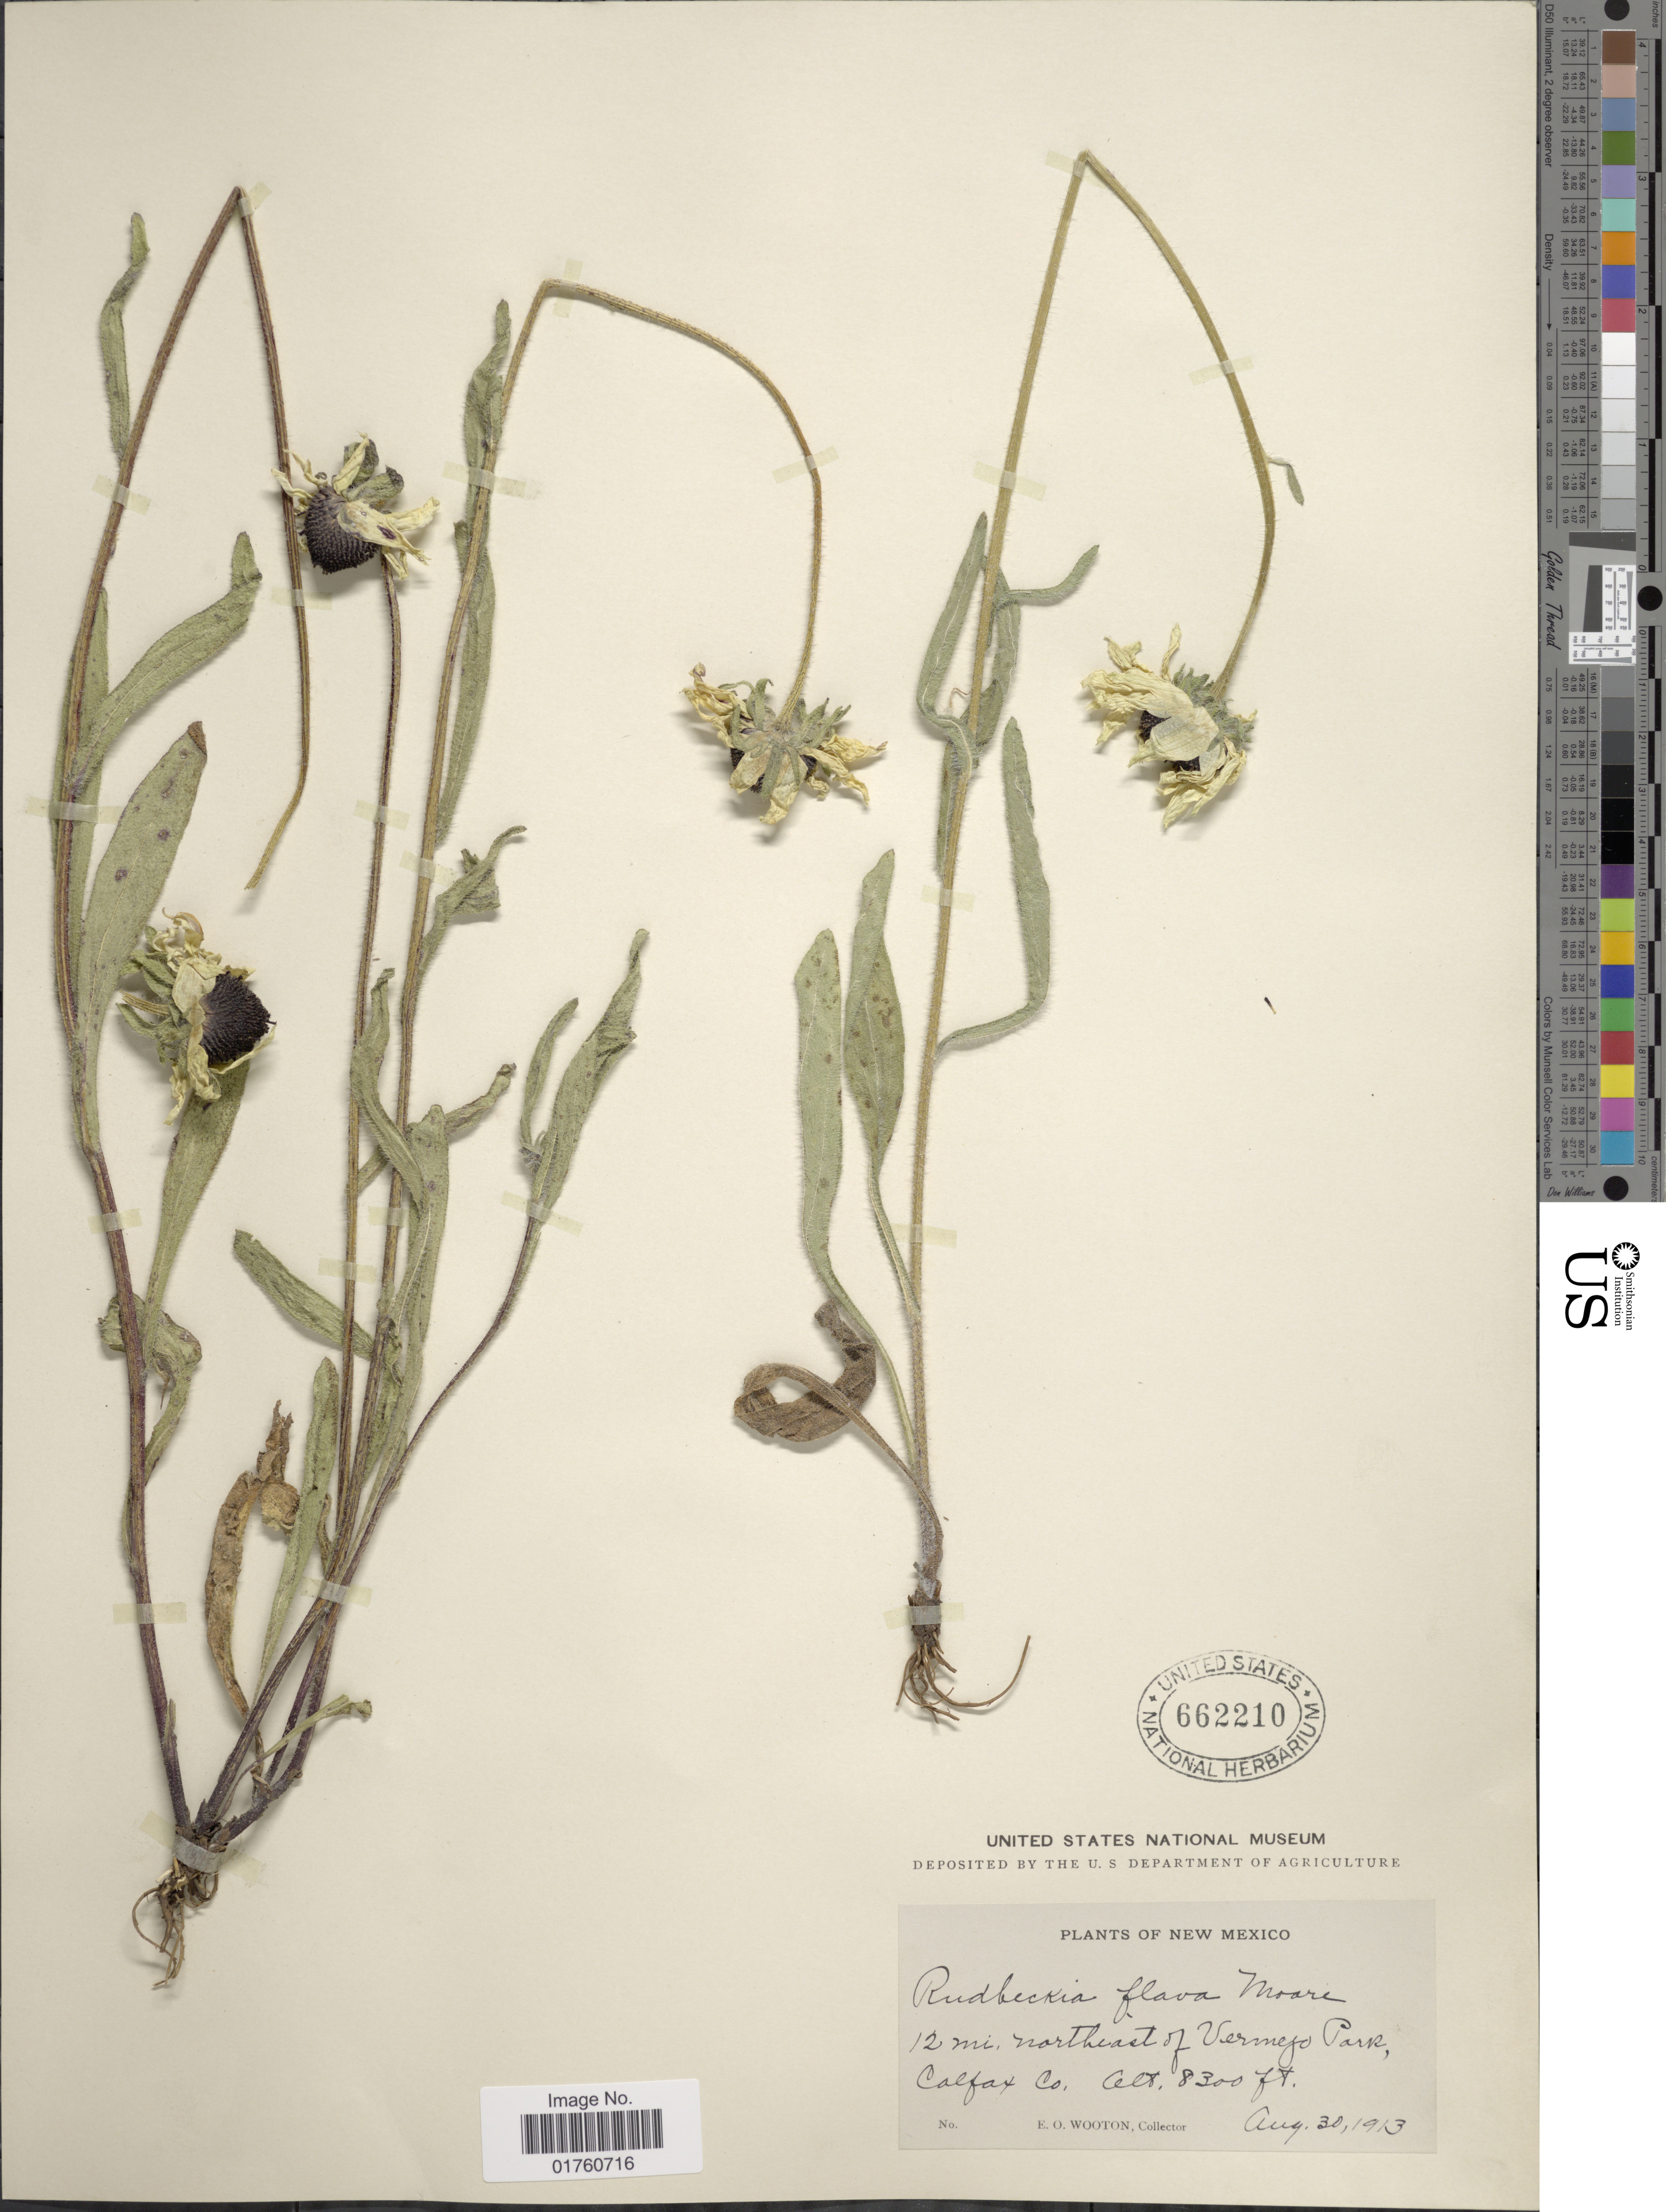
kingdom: Plantae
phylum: Tracheophyta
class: Magnoliopsida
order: Asterales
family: Asteraceae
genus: Rudbeckia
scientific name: Rudbeckia flava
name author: T.V. Moore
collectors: E. O. Wooton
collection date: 1913-08-30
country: United States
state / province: New Mexico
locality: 12 mi northeast of Vermejo Park, Calfax Co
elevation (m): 2530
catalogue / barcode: US 662210